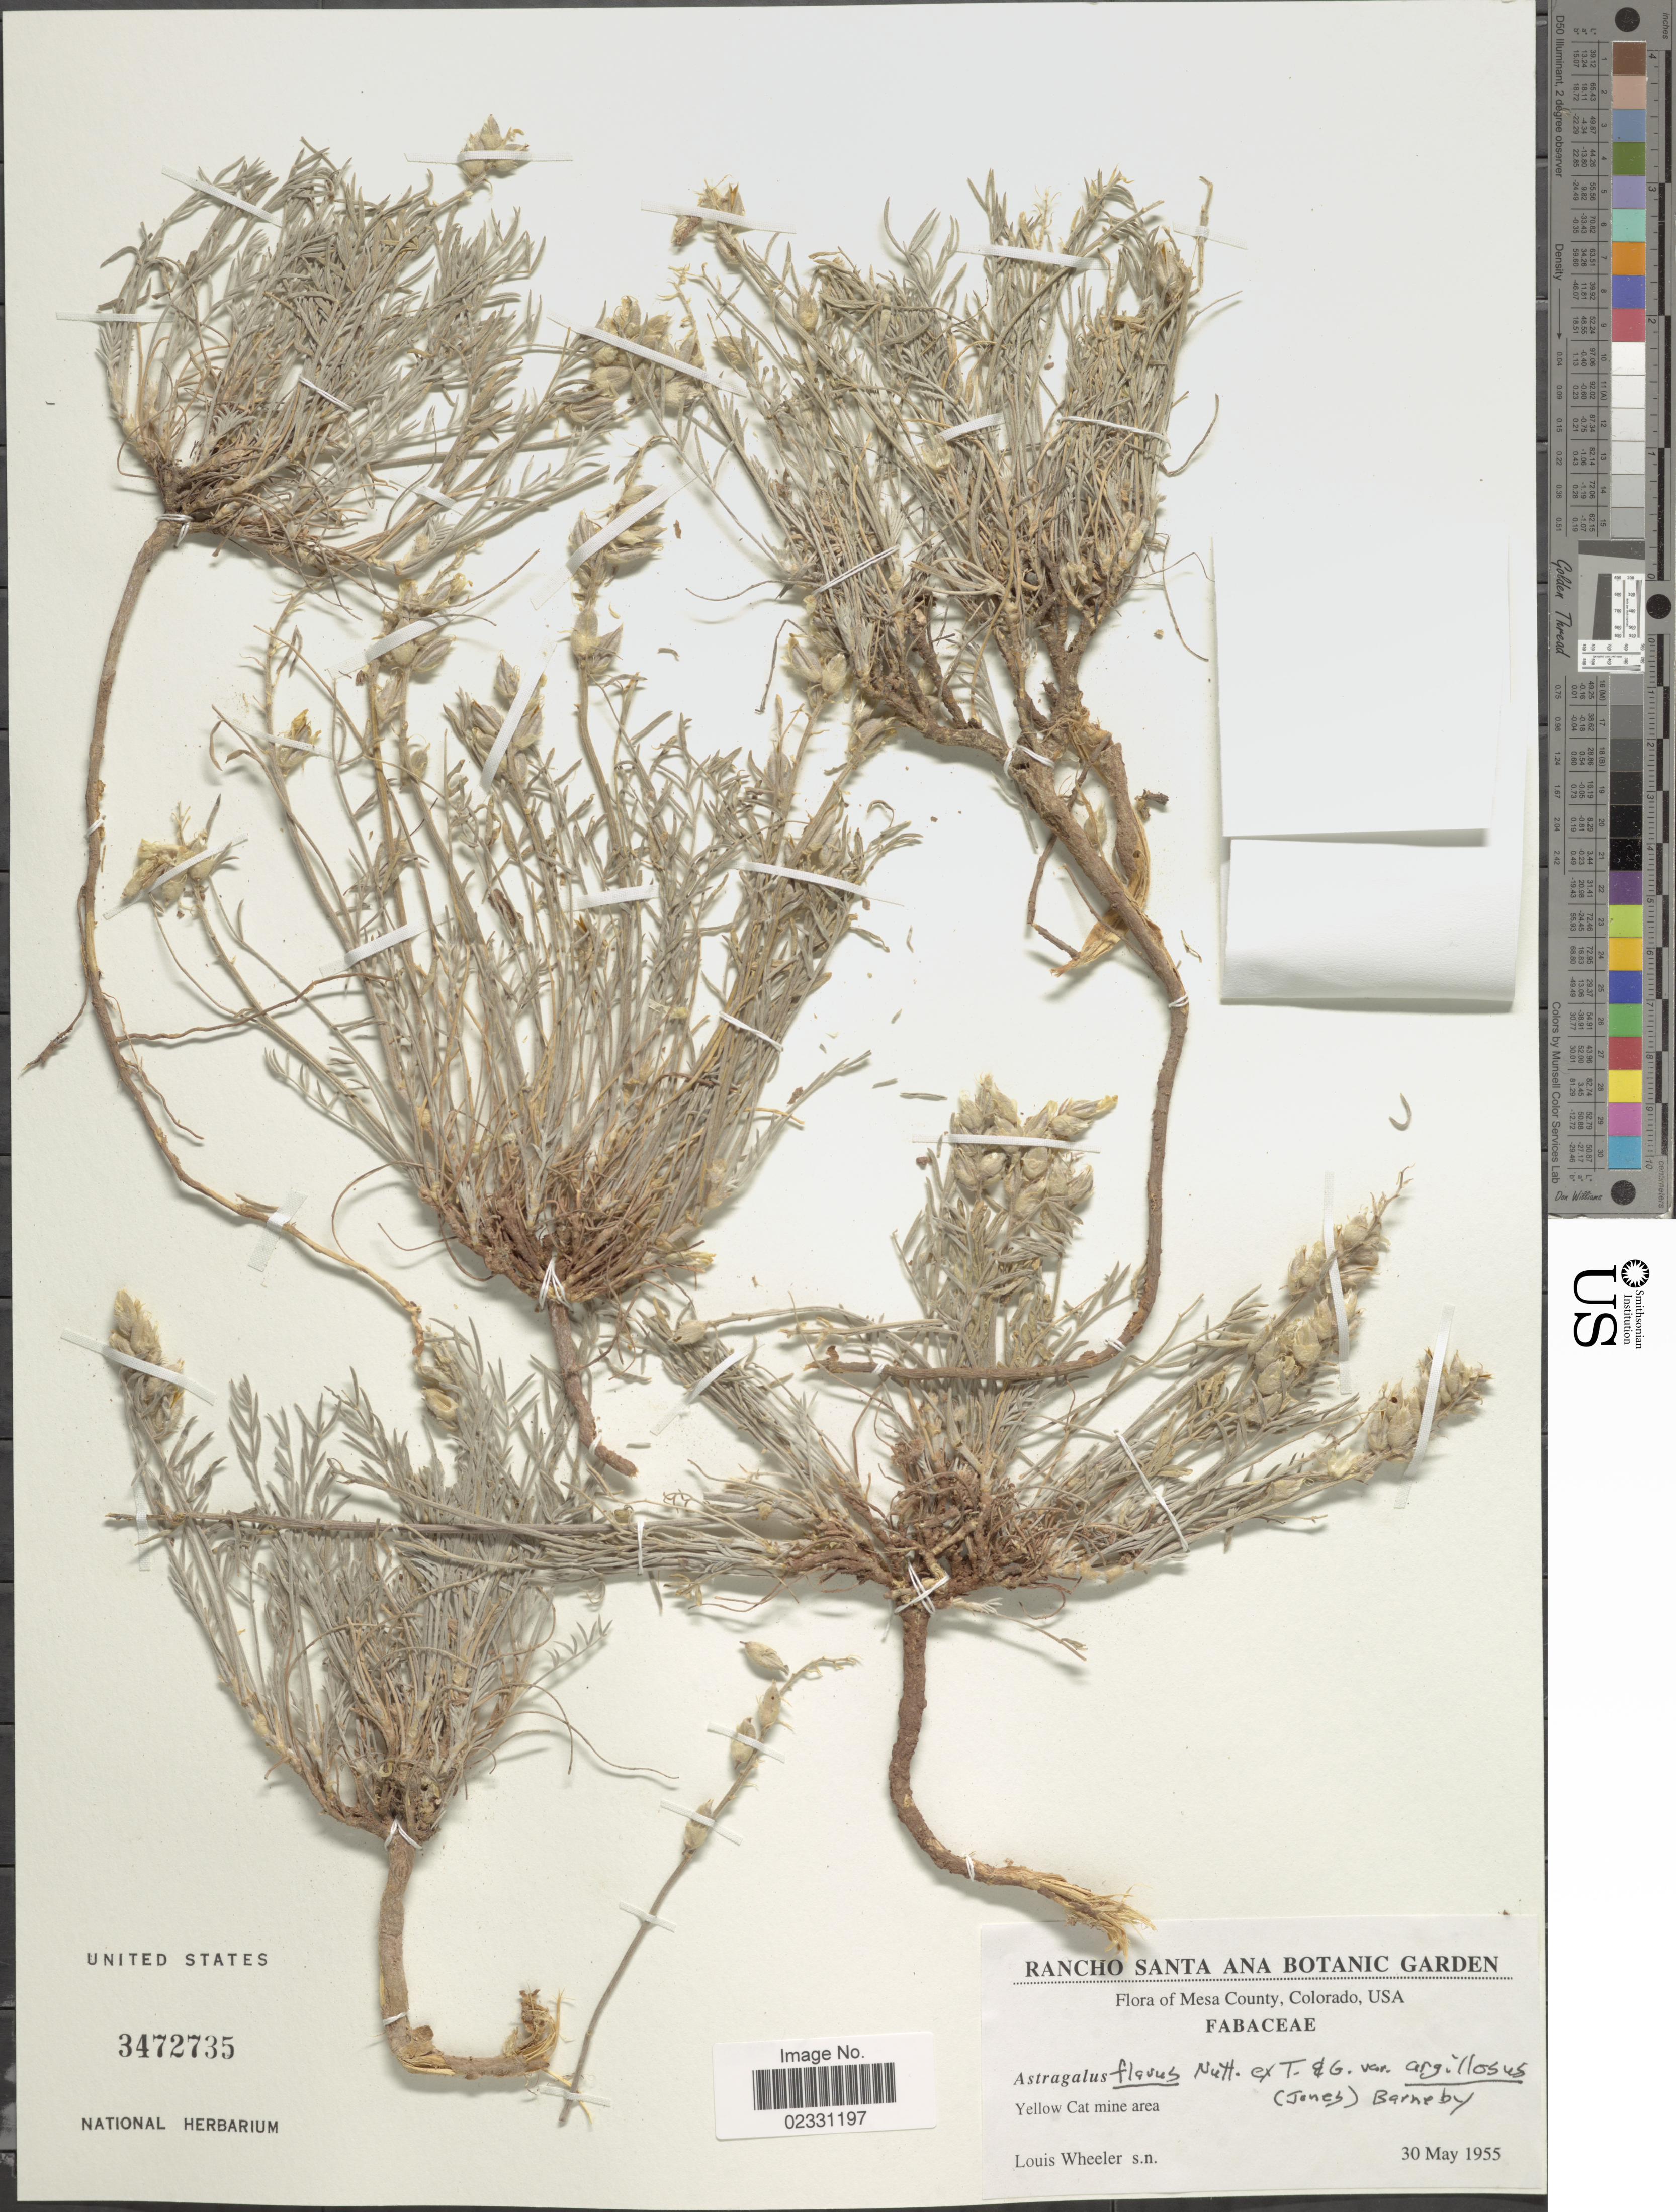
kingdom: Plantae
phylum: Tracheophyta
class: Magnoliopsida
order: Fabales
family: Fabaceae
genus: Astragalus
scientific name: Astragalus flavus var. argillosus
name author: (M.E. Jones) Barneby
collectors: L. C. Wheeler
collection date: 1955-05-30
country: United States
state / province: Colorado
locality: Mesa County. Yellow Cat mine area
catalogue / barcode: US 3472735